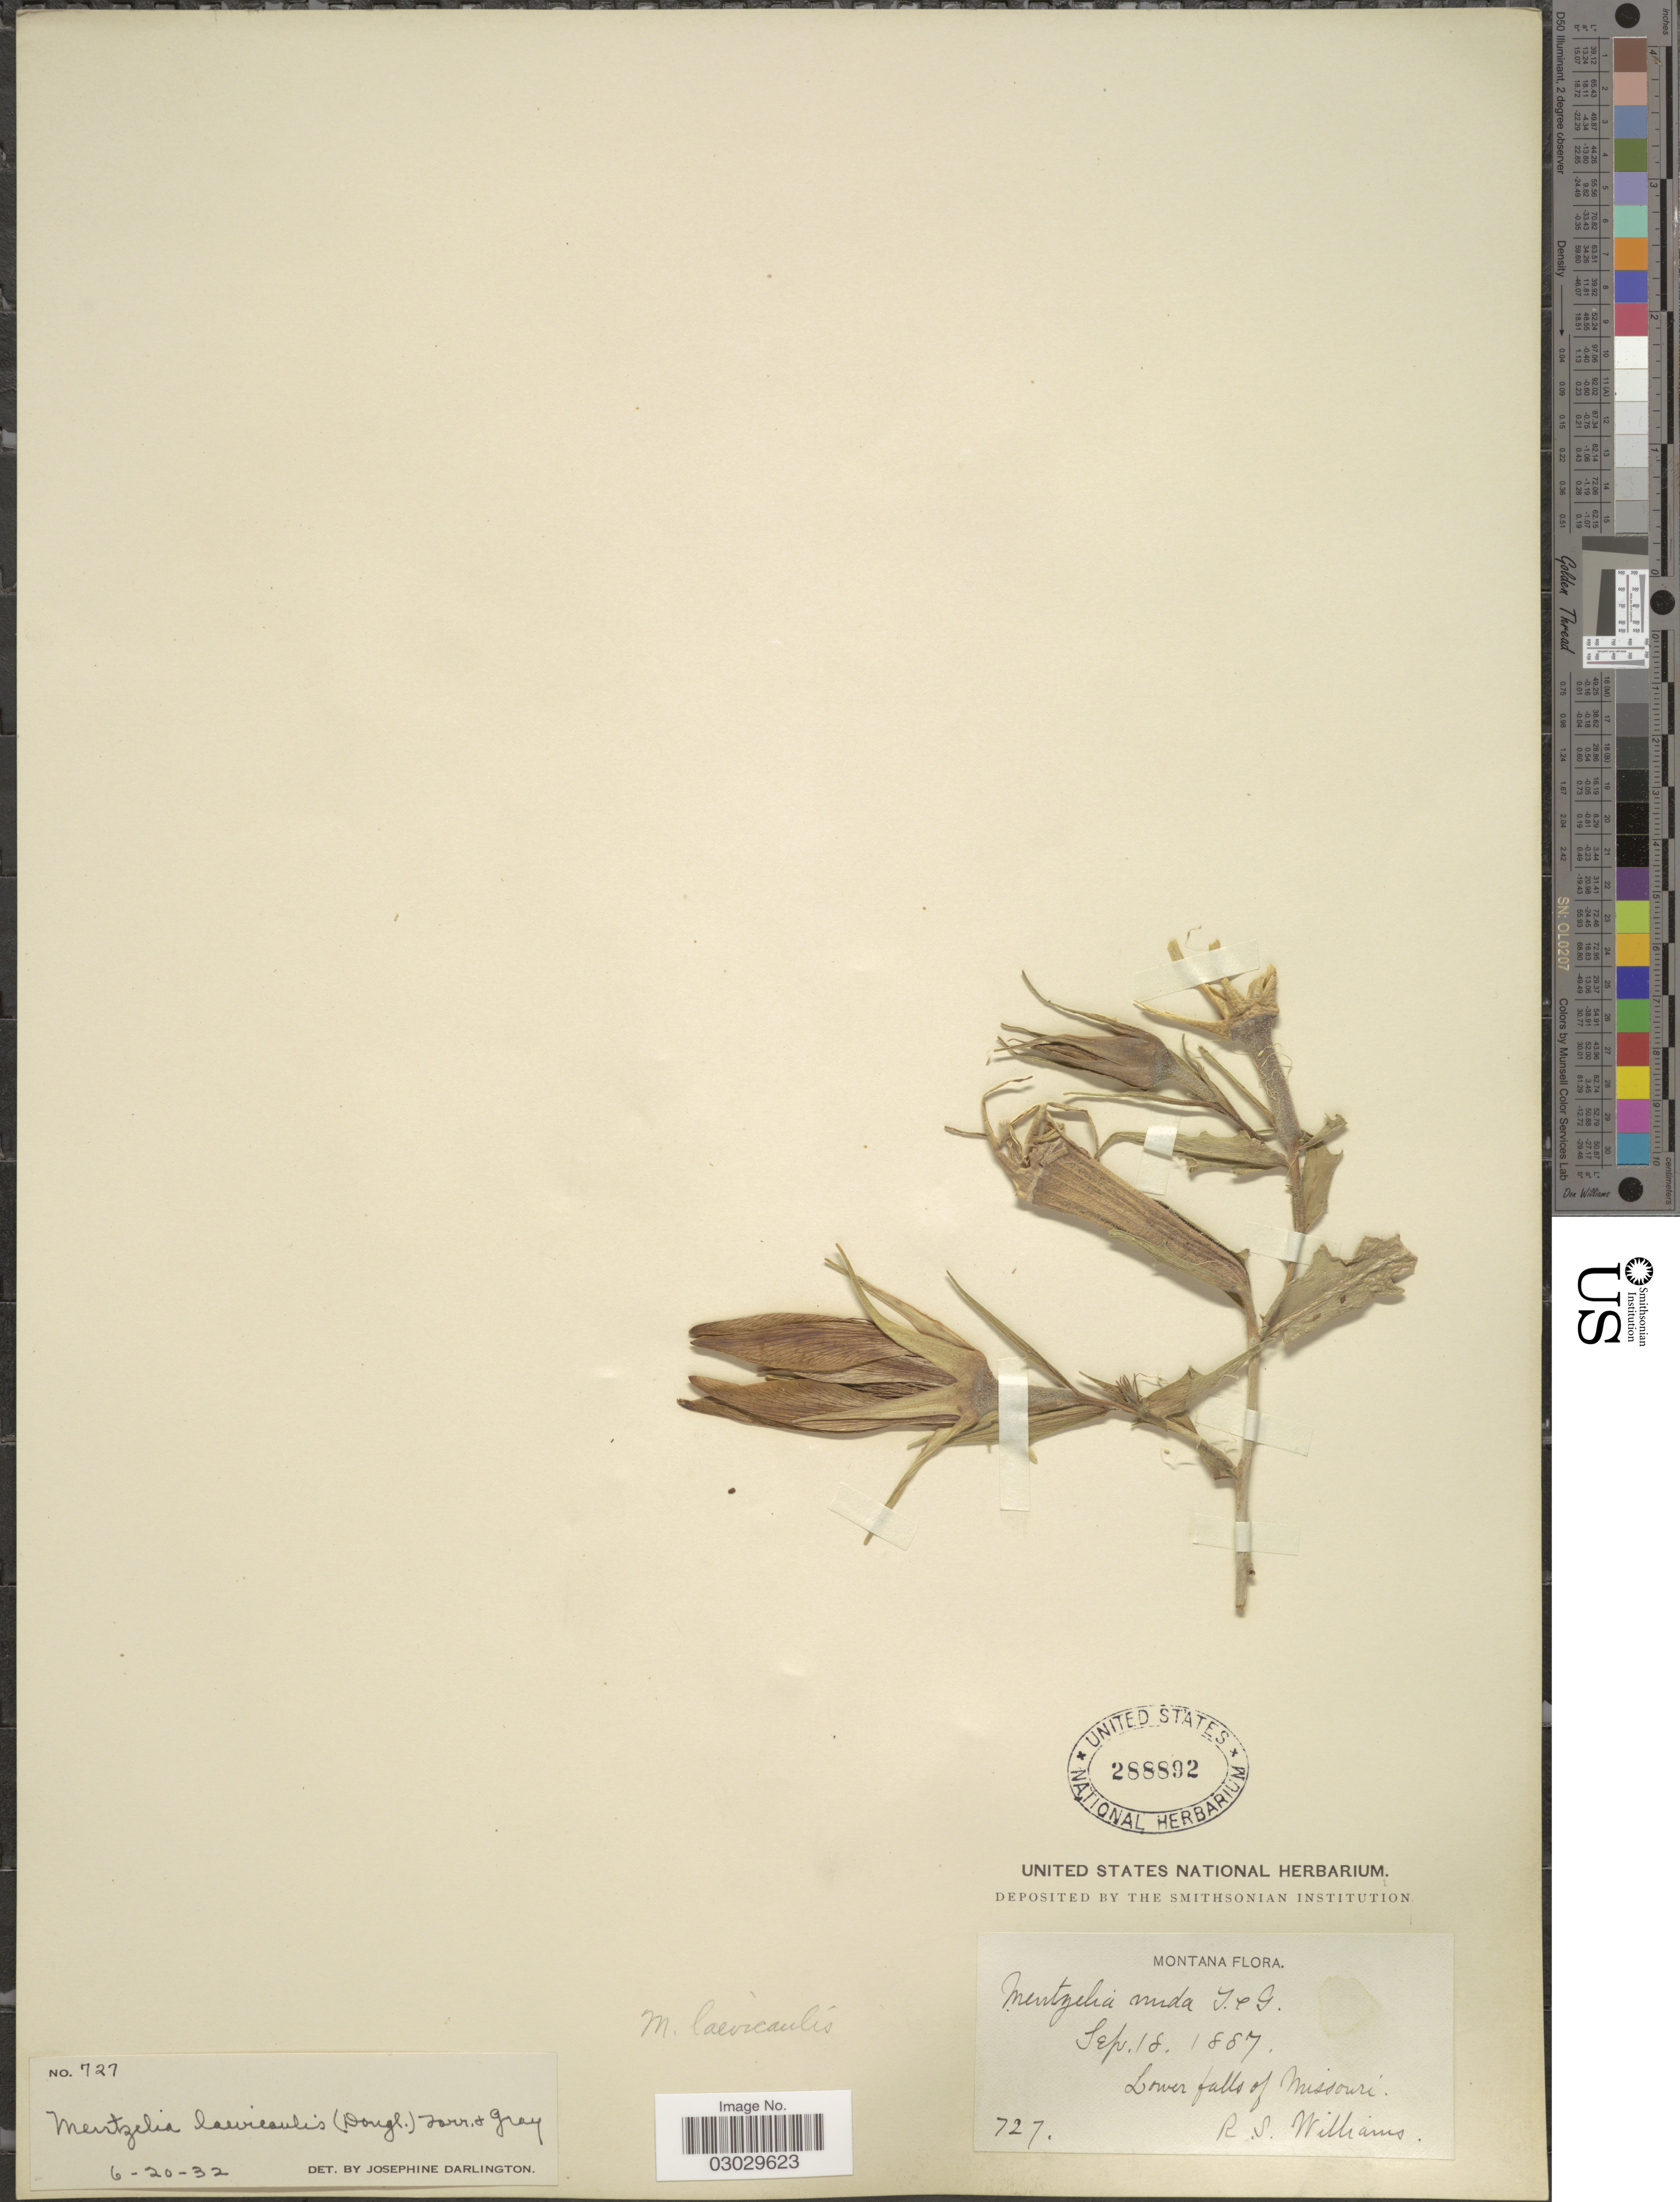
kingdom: Plantae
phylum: Tracheophyta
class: Magnoliopsida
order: Cornales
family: Loasaceae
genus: Mentzelia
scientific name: Mentzelia laevicaulis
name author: (Douglas ex Hook.) Torr. & A. Gray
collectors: R. S. Williams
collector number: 727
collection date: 1887-09-18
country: United States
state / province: Montana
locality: Lower falls of Missouri.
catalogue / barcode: US 288892